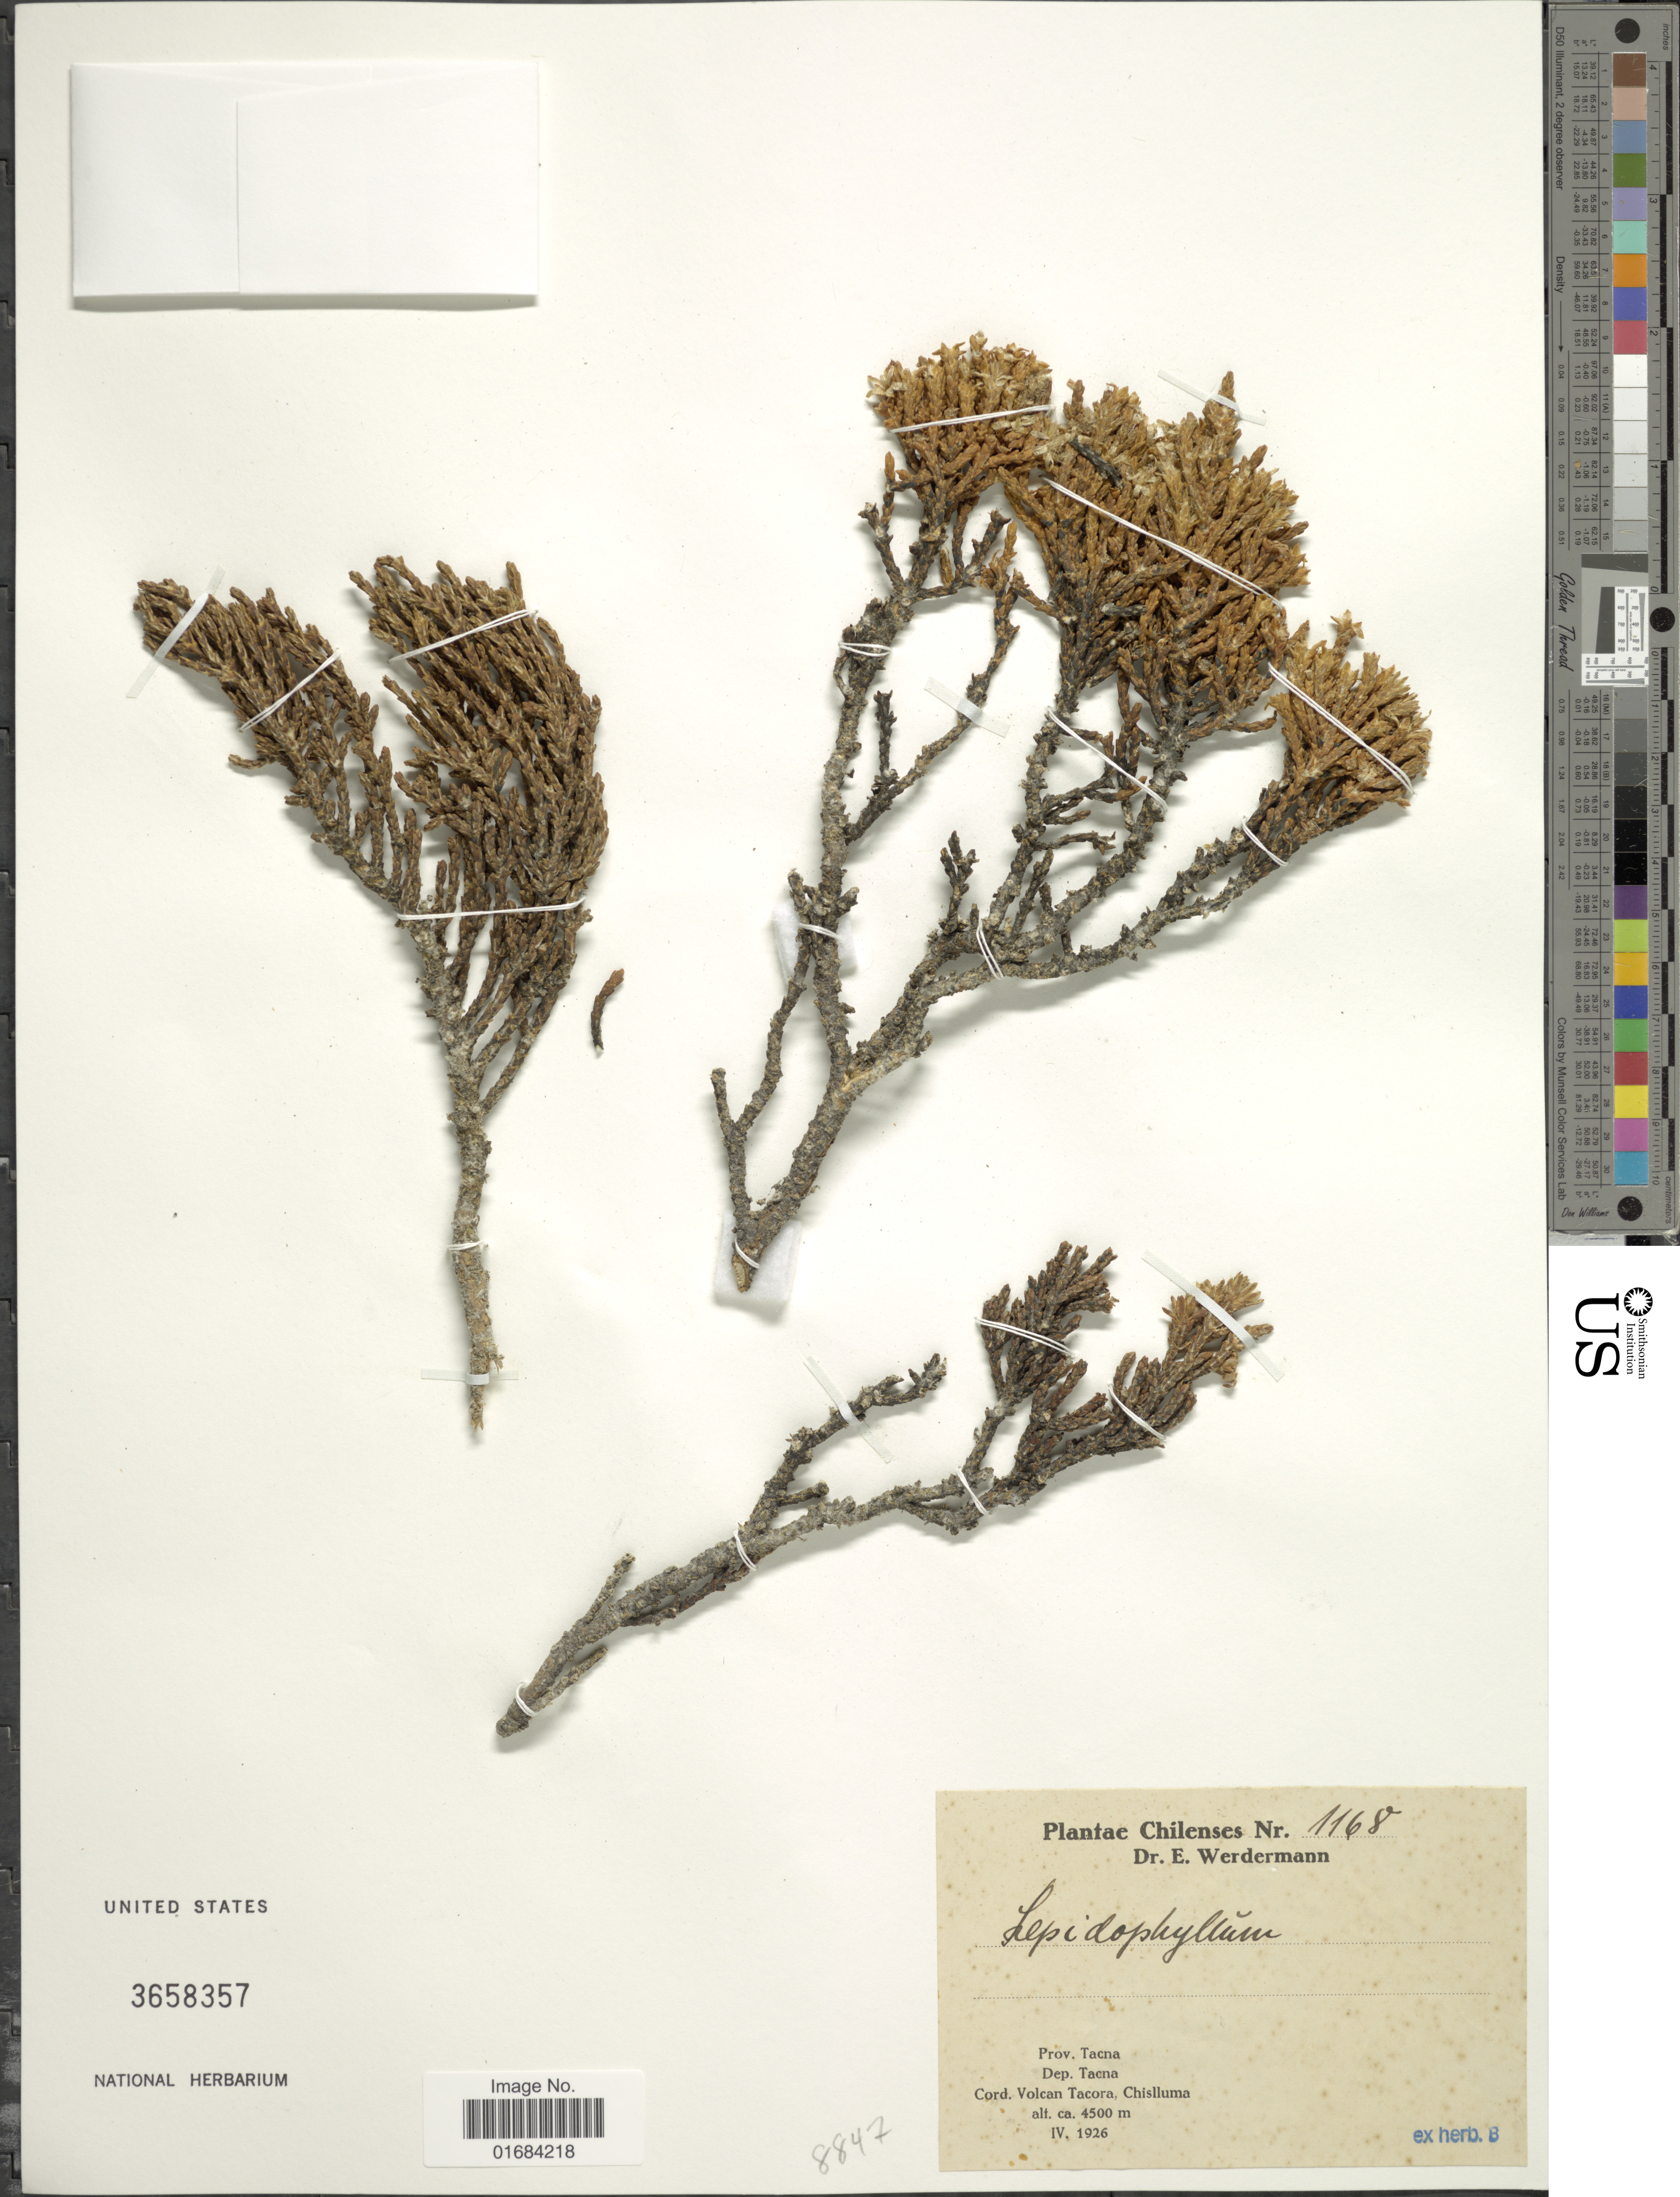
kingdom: Plantae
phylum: Tracheophyta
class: Magnoliopsida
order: Asterales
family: Asteraceae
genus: Lepidophyllum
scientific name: Lepidophyllum sp.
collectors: E. Werdermann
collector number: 1168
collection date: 1926-04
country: Chile / Peru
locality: Dep. Tacna, Cord. Volcan Tacora, Chislluma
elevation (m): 4500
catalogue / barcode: US 3658357